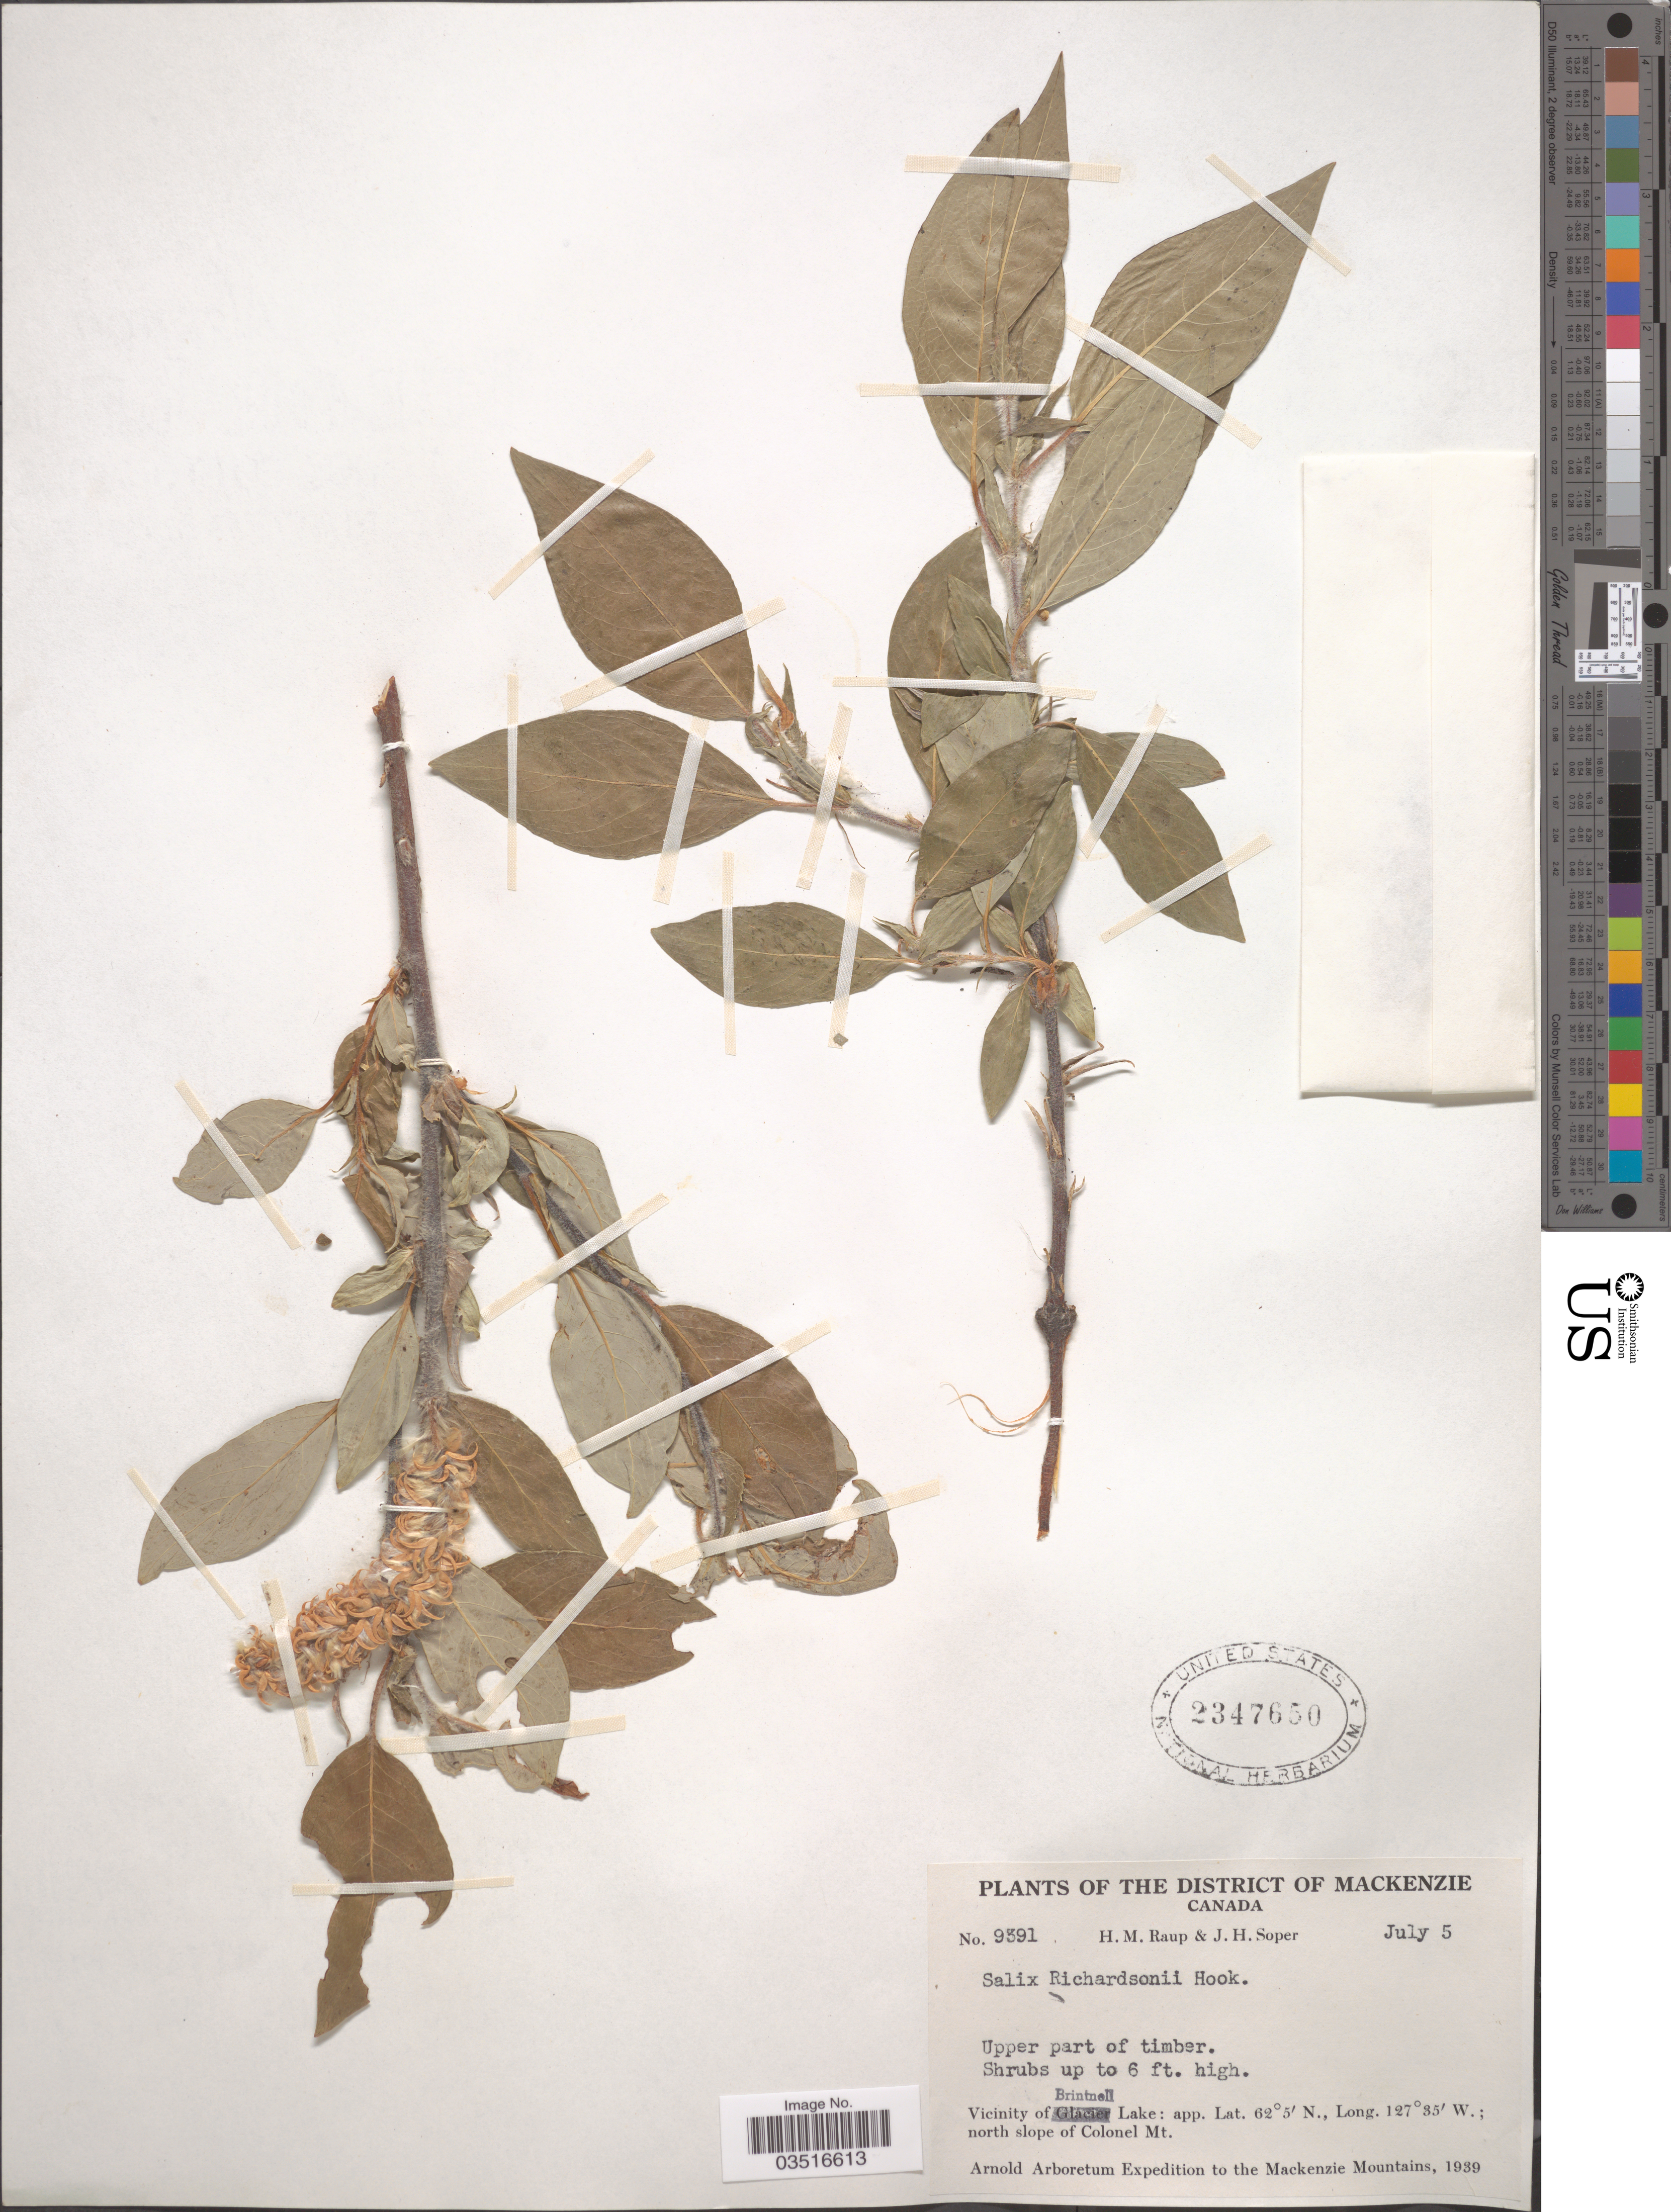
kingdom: Plantae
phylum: Tracheophyta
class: Magnoliopsida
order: Malpighiales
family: Salicaceae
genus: Salix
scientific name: Salix richardsonii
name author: Hook.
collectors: H. Raup & J. H. Soper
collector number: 9391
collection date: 1939-07-05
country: Canada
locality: The District of Mackenzie. Upper part of timber. Vicinity of Brintnell Lake; north slope of Colonel Mt. Mackenzie Mountains.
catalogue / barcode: US 2347650